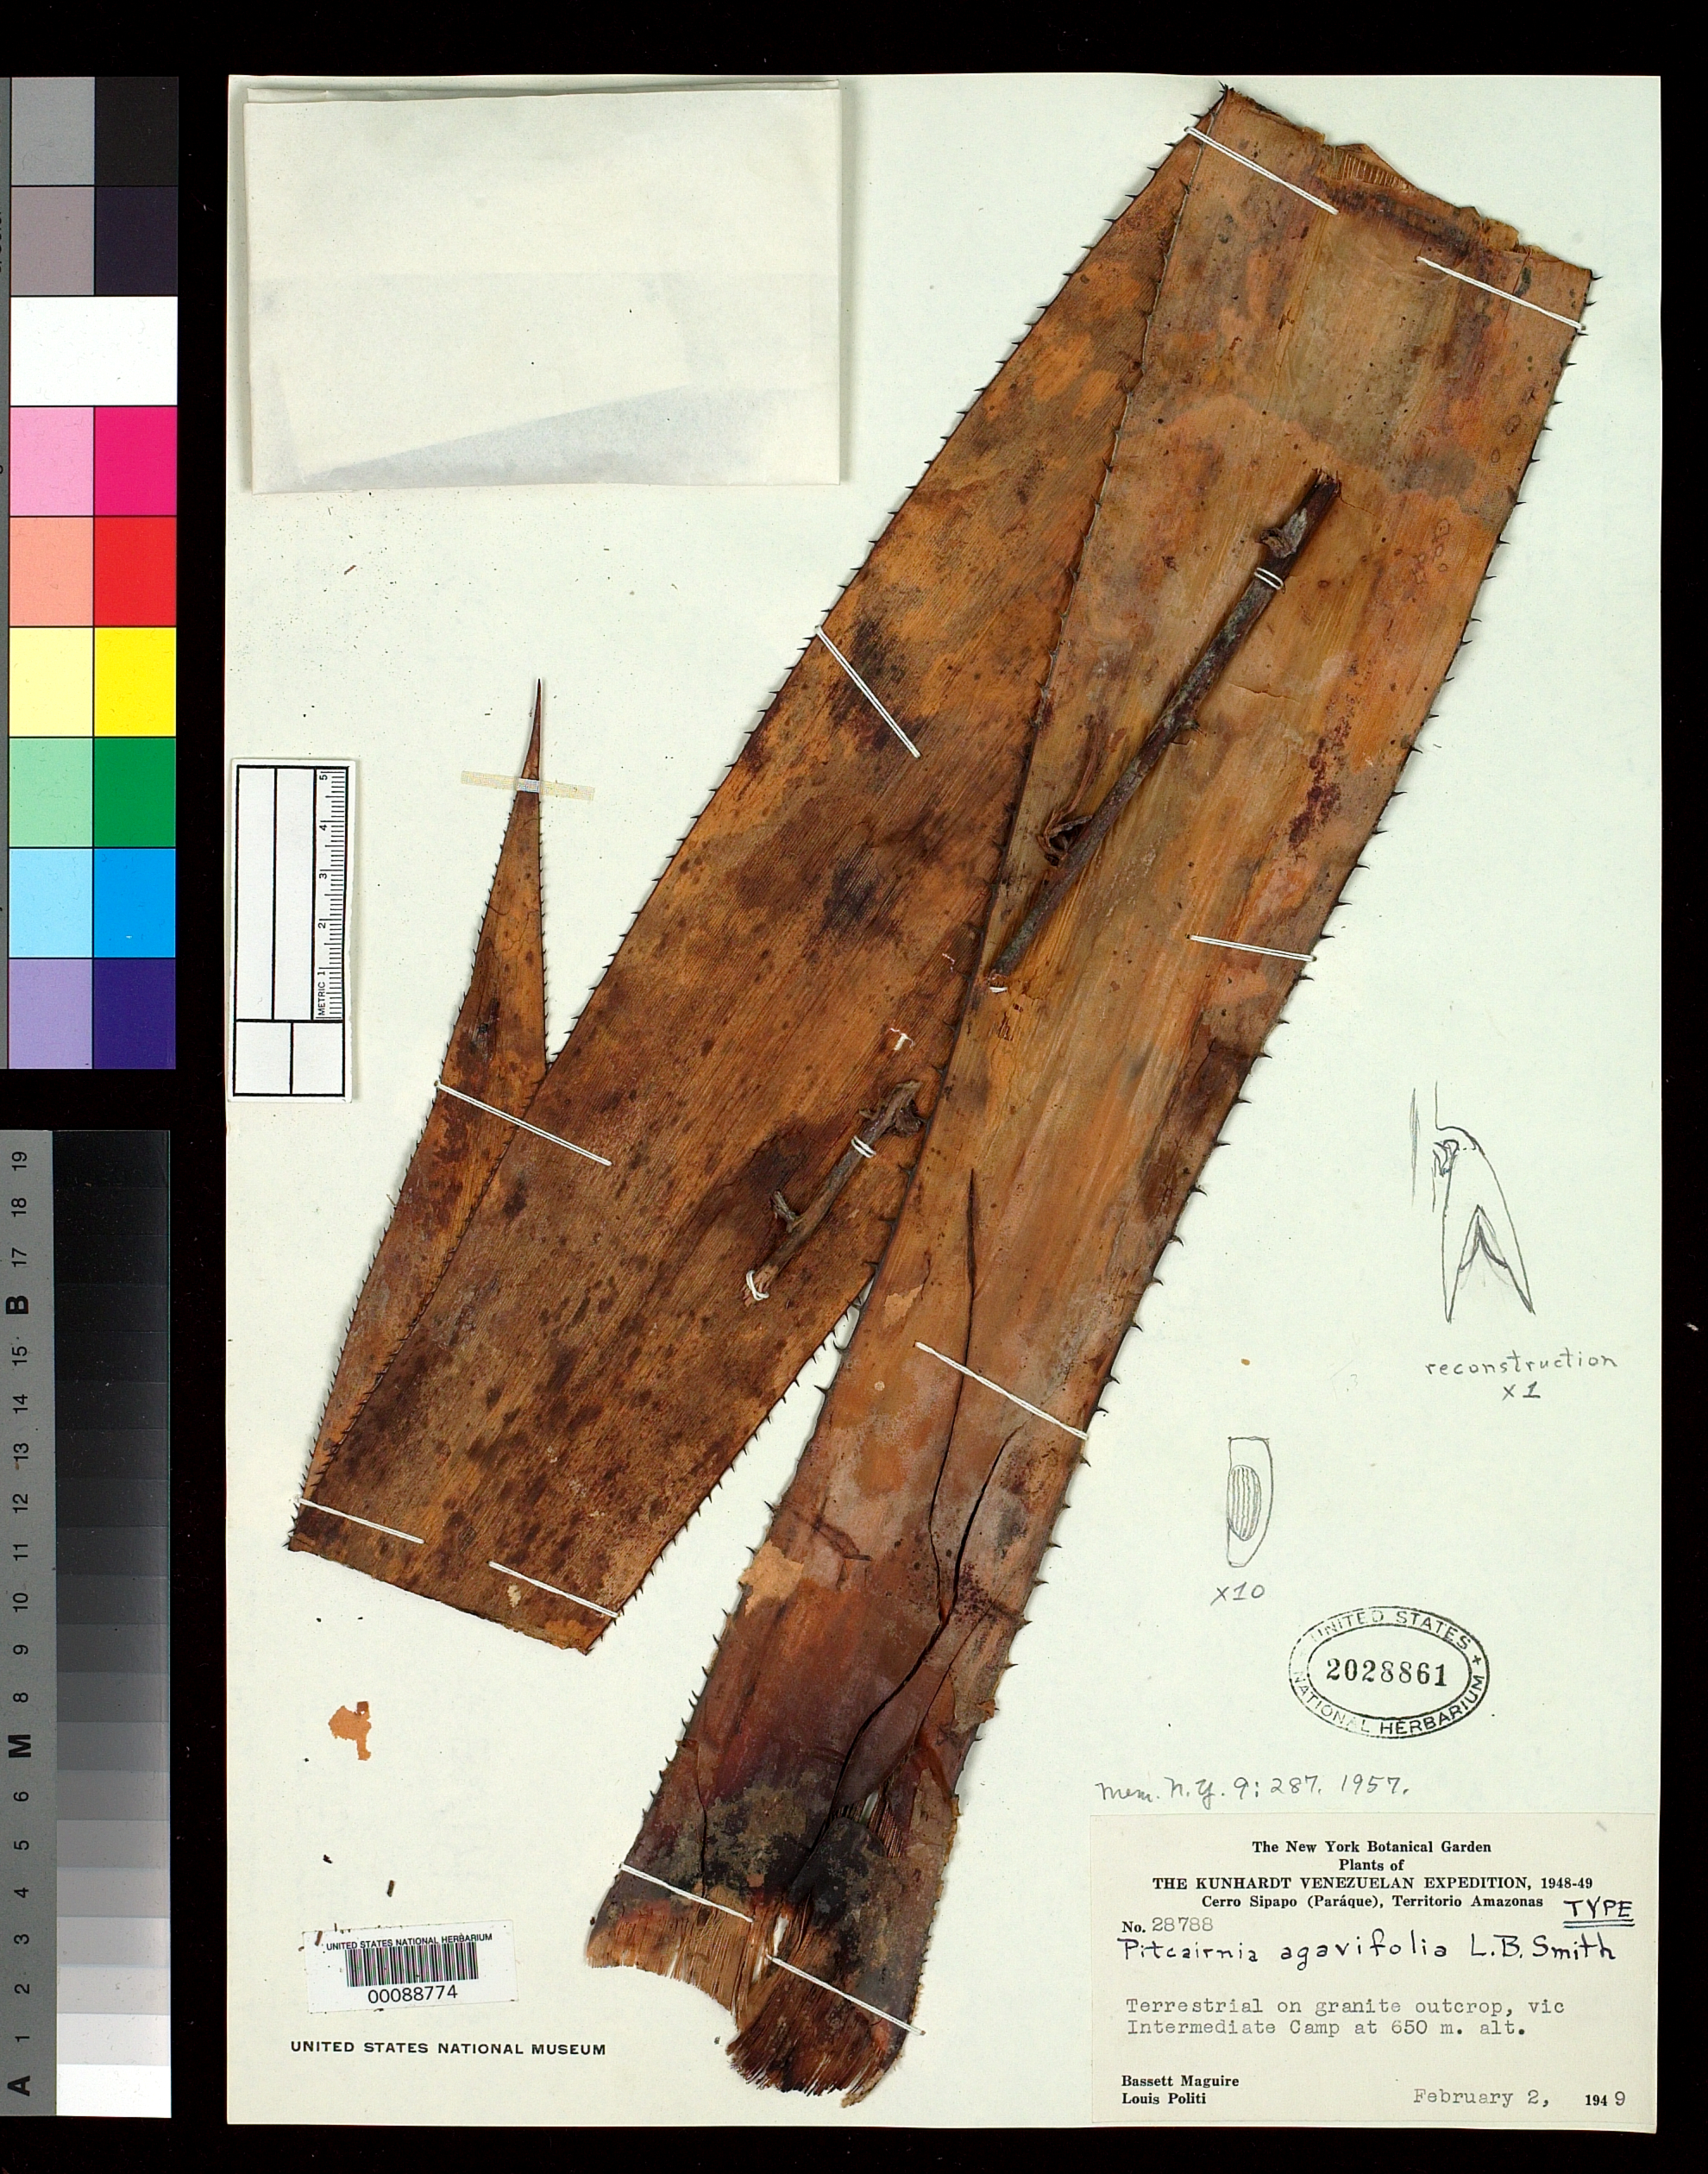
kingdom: Plantae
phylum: Tracheophyta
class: Liliopsida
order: Poales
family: Bromeliaceae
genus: Pitcairnia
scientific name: Pitcairnia agavifolia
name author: L.B. Sm.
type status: Holotype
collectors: B. Maguire & L. Politi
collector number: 28788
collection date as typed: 02 Feb 1949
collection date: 1949-02-02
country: Venezuela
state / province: Amazonas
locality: Cerro Sipapo (paraque), vicinity of Intermediate camp.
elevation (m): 650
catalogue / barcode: US 2028861